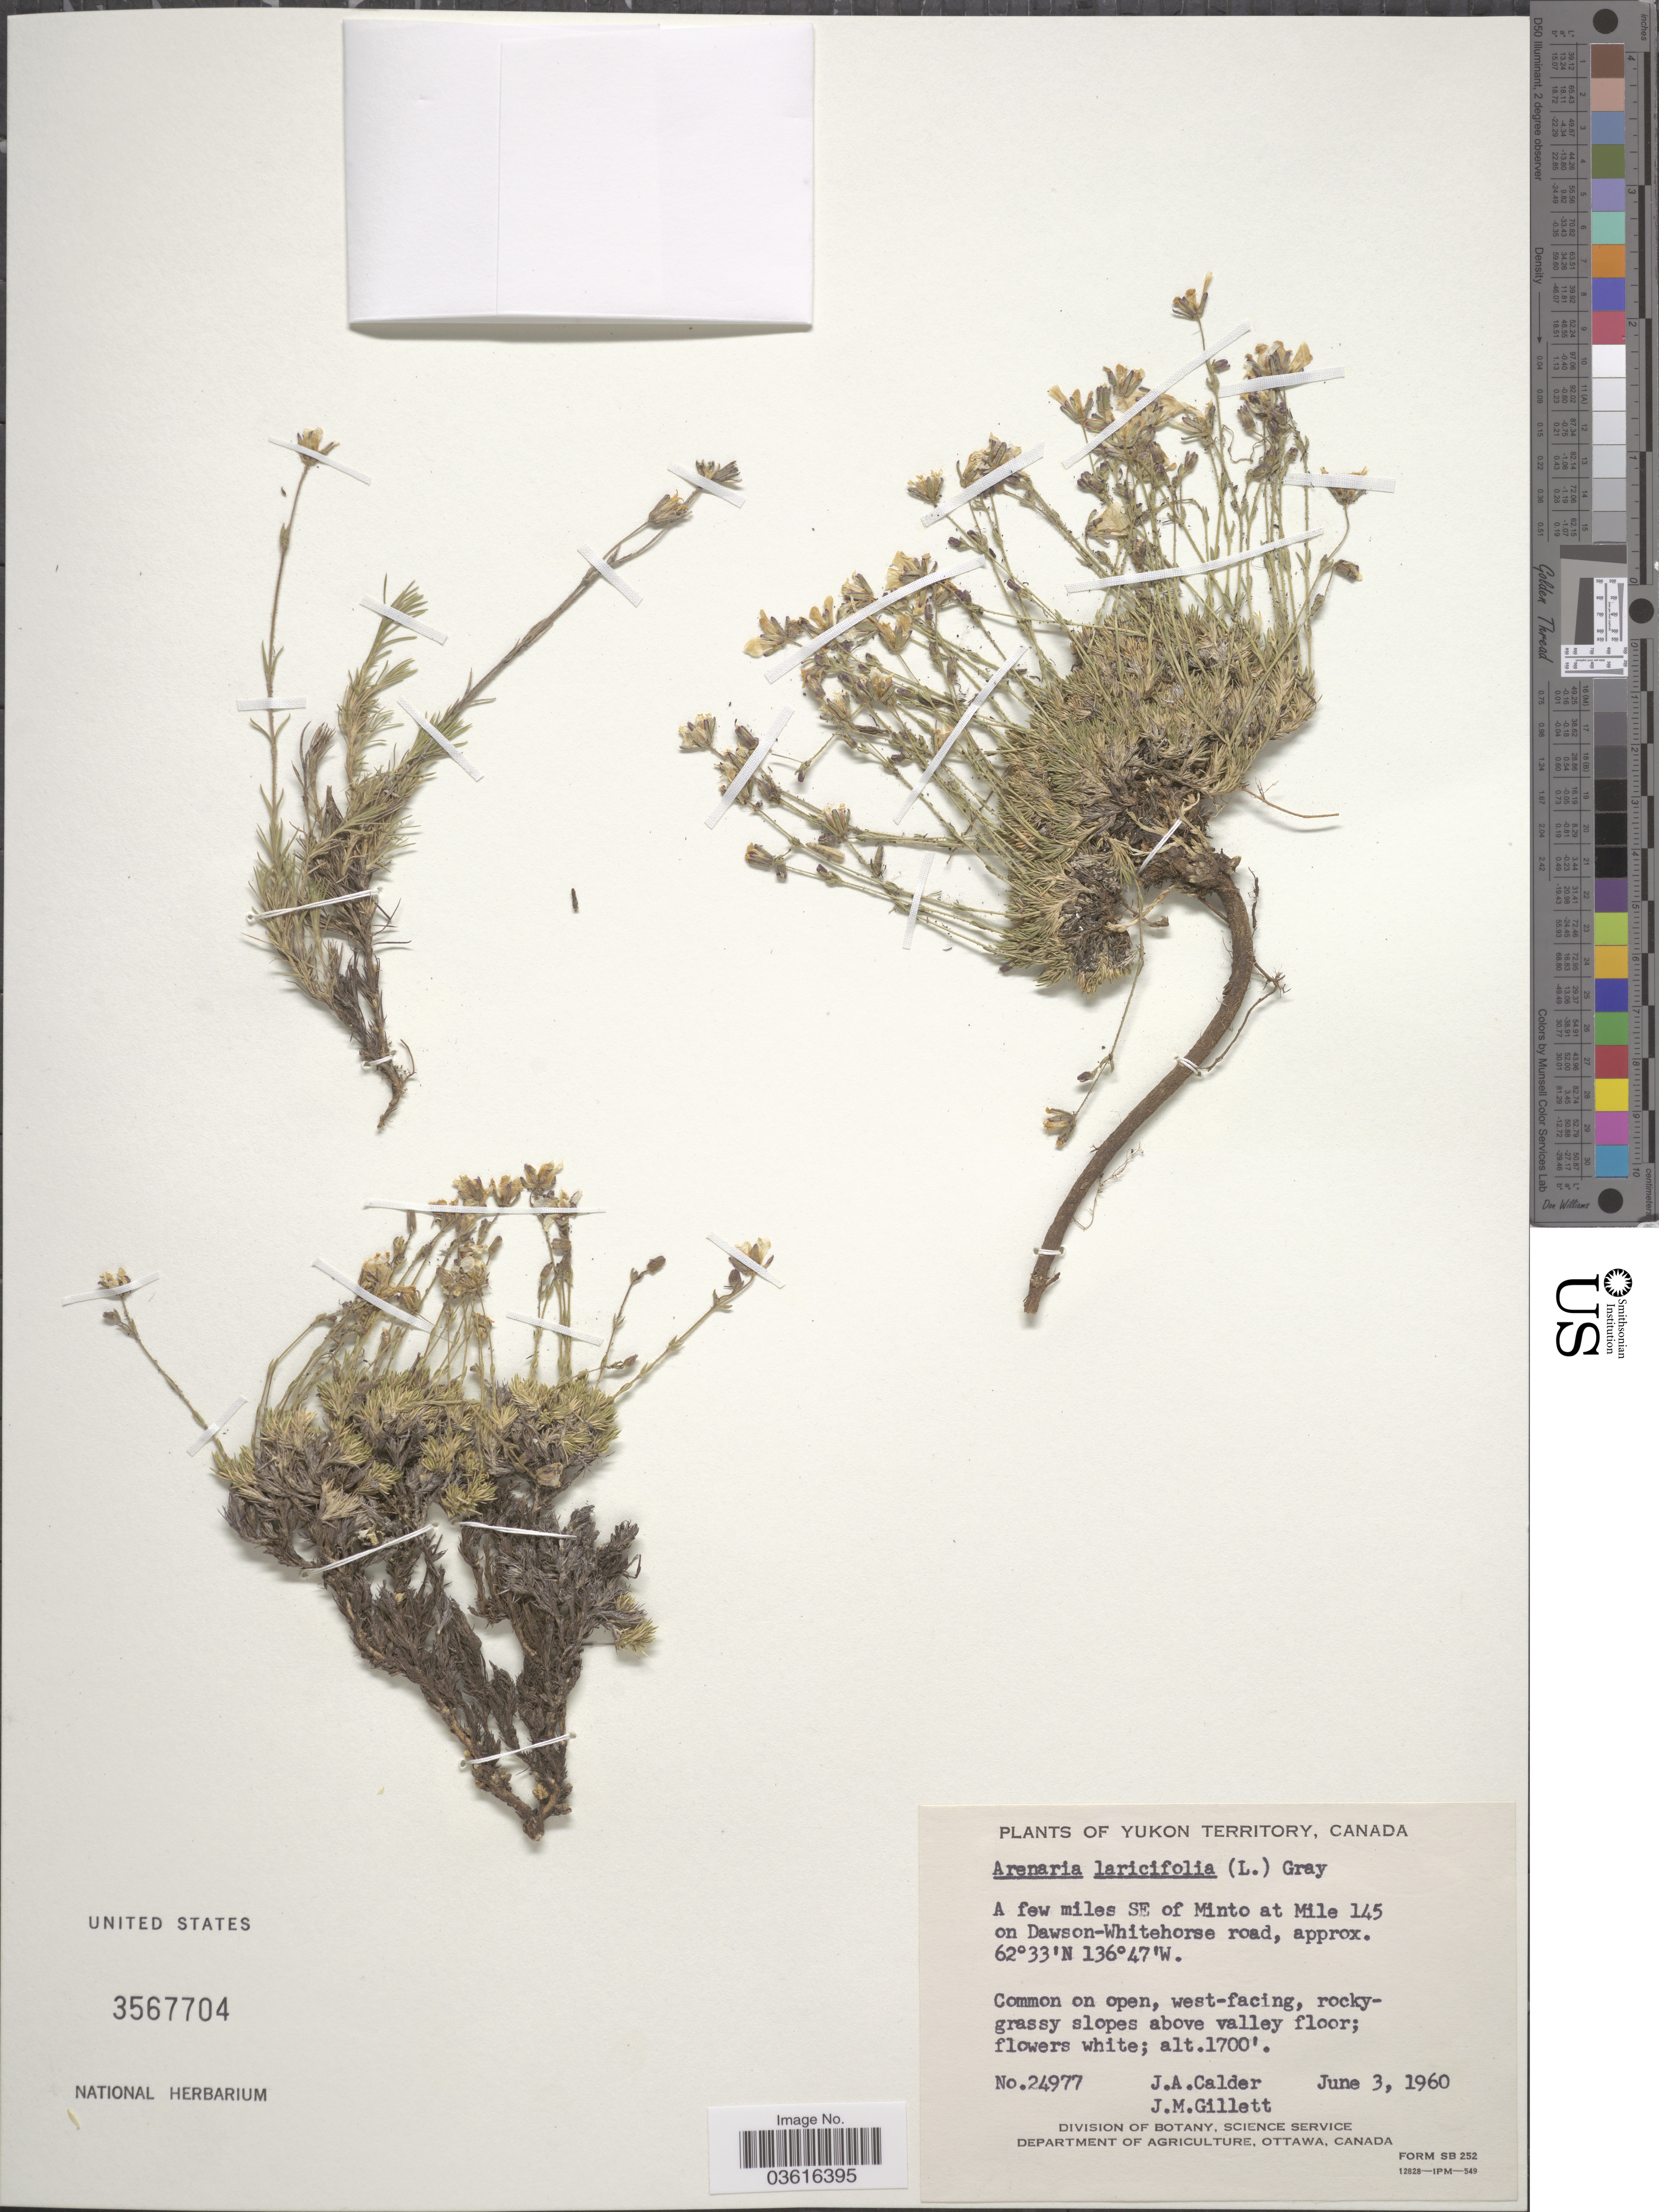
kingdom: Plantae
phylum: Tracheophyta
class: Magnoliopsida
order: Caryophyllales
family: Caryophyllaceae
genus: Cherleria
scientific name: Cherleria yukonensis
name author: (Hultén) A.J. Moore & Dillenb.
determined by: Strong, Mark T., (BOT), Smithsonian Institution - National Museum of Natural History (UNITED STATES)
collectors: J. A. Calder & J. M. Gillett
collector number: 24977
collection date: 1960-06-03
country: Canada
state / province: Yukon Territory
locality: Yukon Territory. A few miles SE of Minto at Mile 145 on Dawson-Whitehorse road.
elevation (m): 518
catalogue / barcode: US 3567704